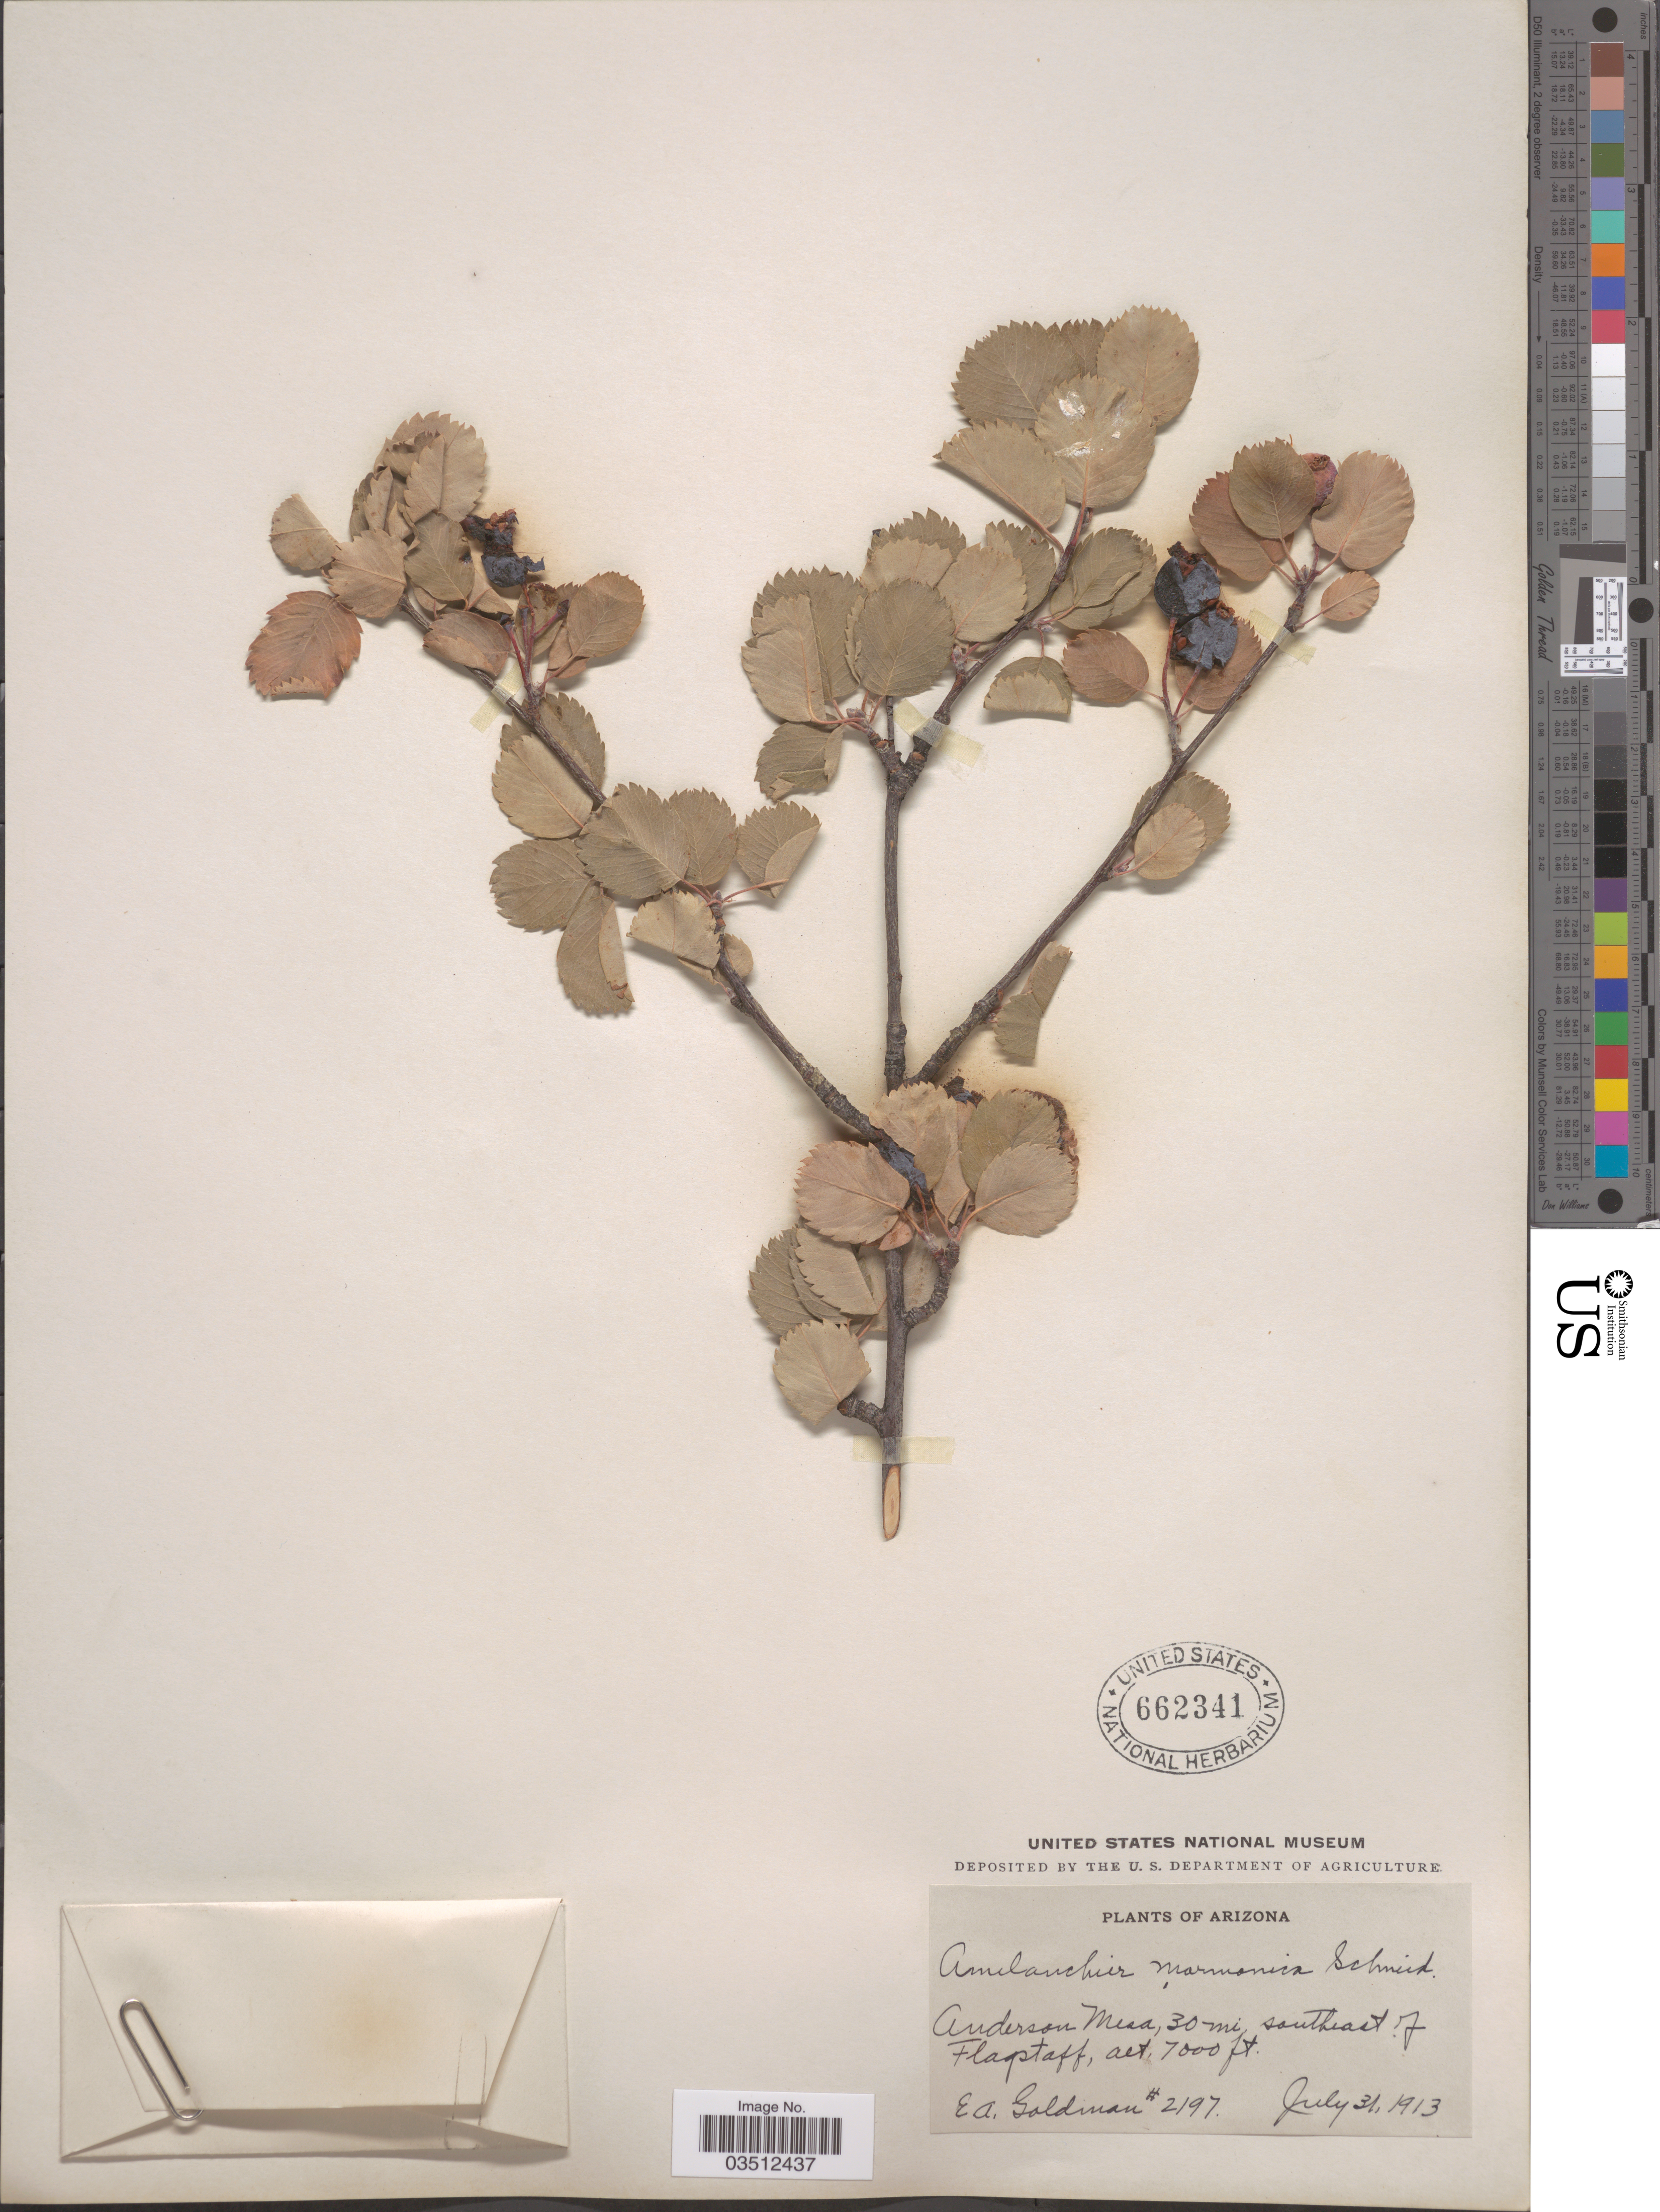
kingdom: Plantae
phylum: Tracheophyta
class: Magnoliopsida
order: Rosales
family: Rosaceae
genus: Amelanchier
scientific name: Amelanchier mormonica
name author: C.K. Schneid.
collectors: E. A. Goldman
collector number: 2197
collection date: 1913-07-31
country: United States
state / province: Arizona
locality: Anderson Mesa, 30 mi. southeast of Flagstaff.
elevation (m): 2134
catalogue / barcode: US 662341